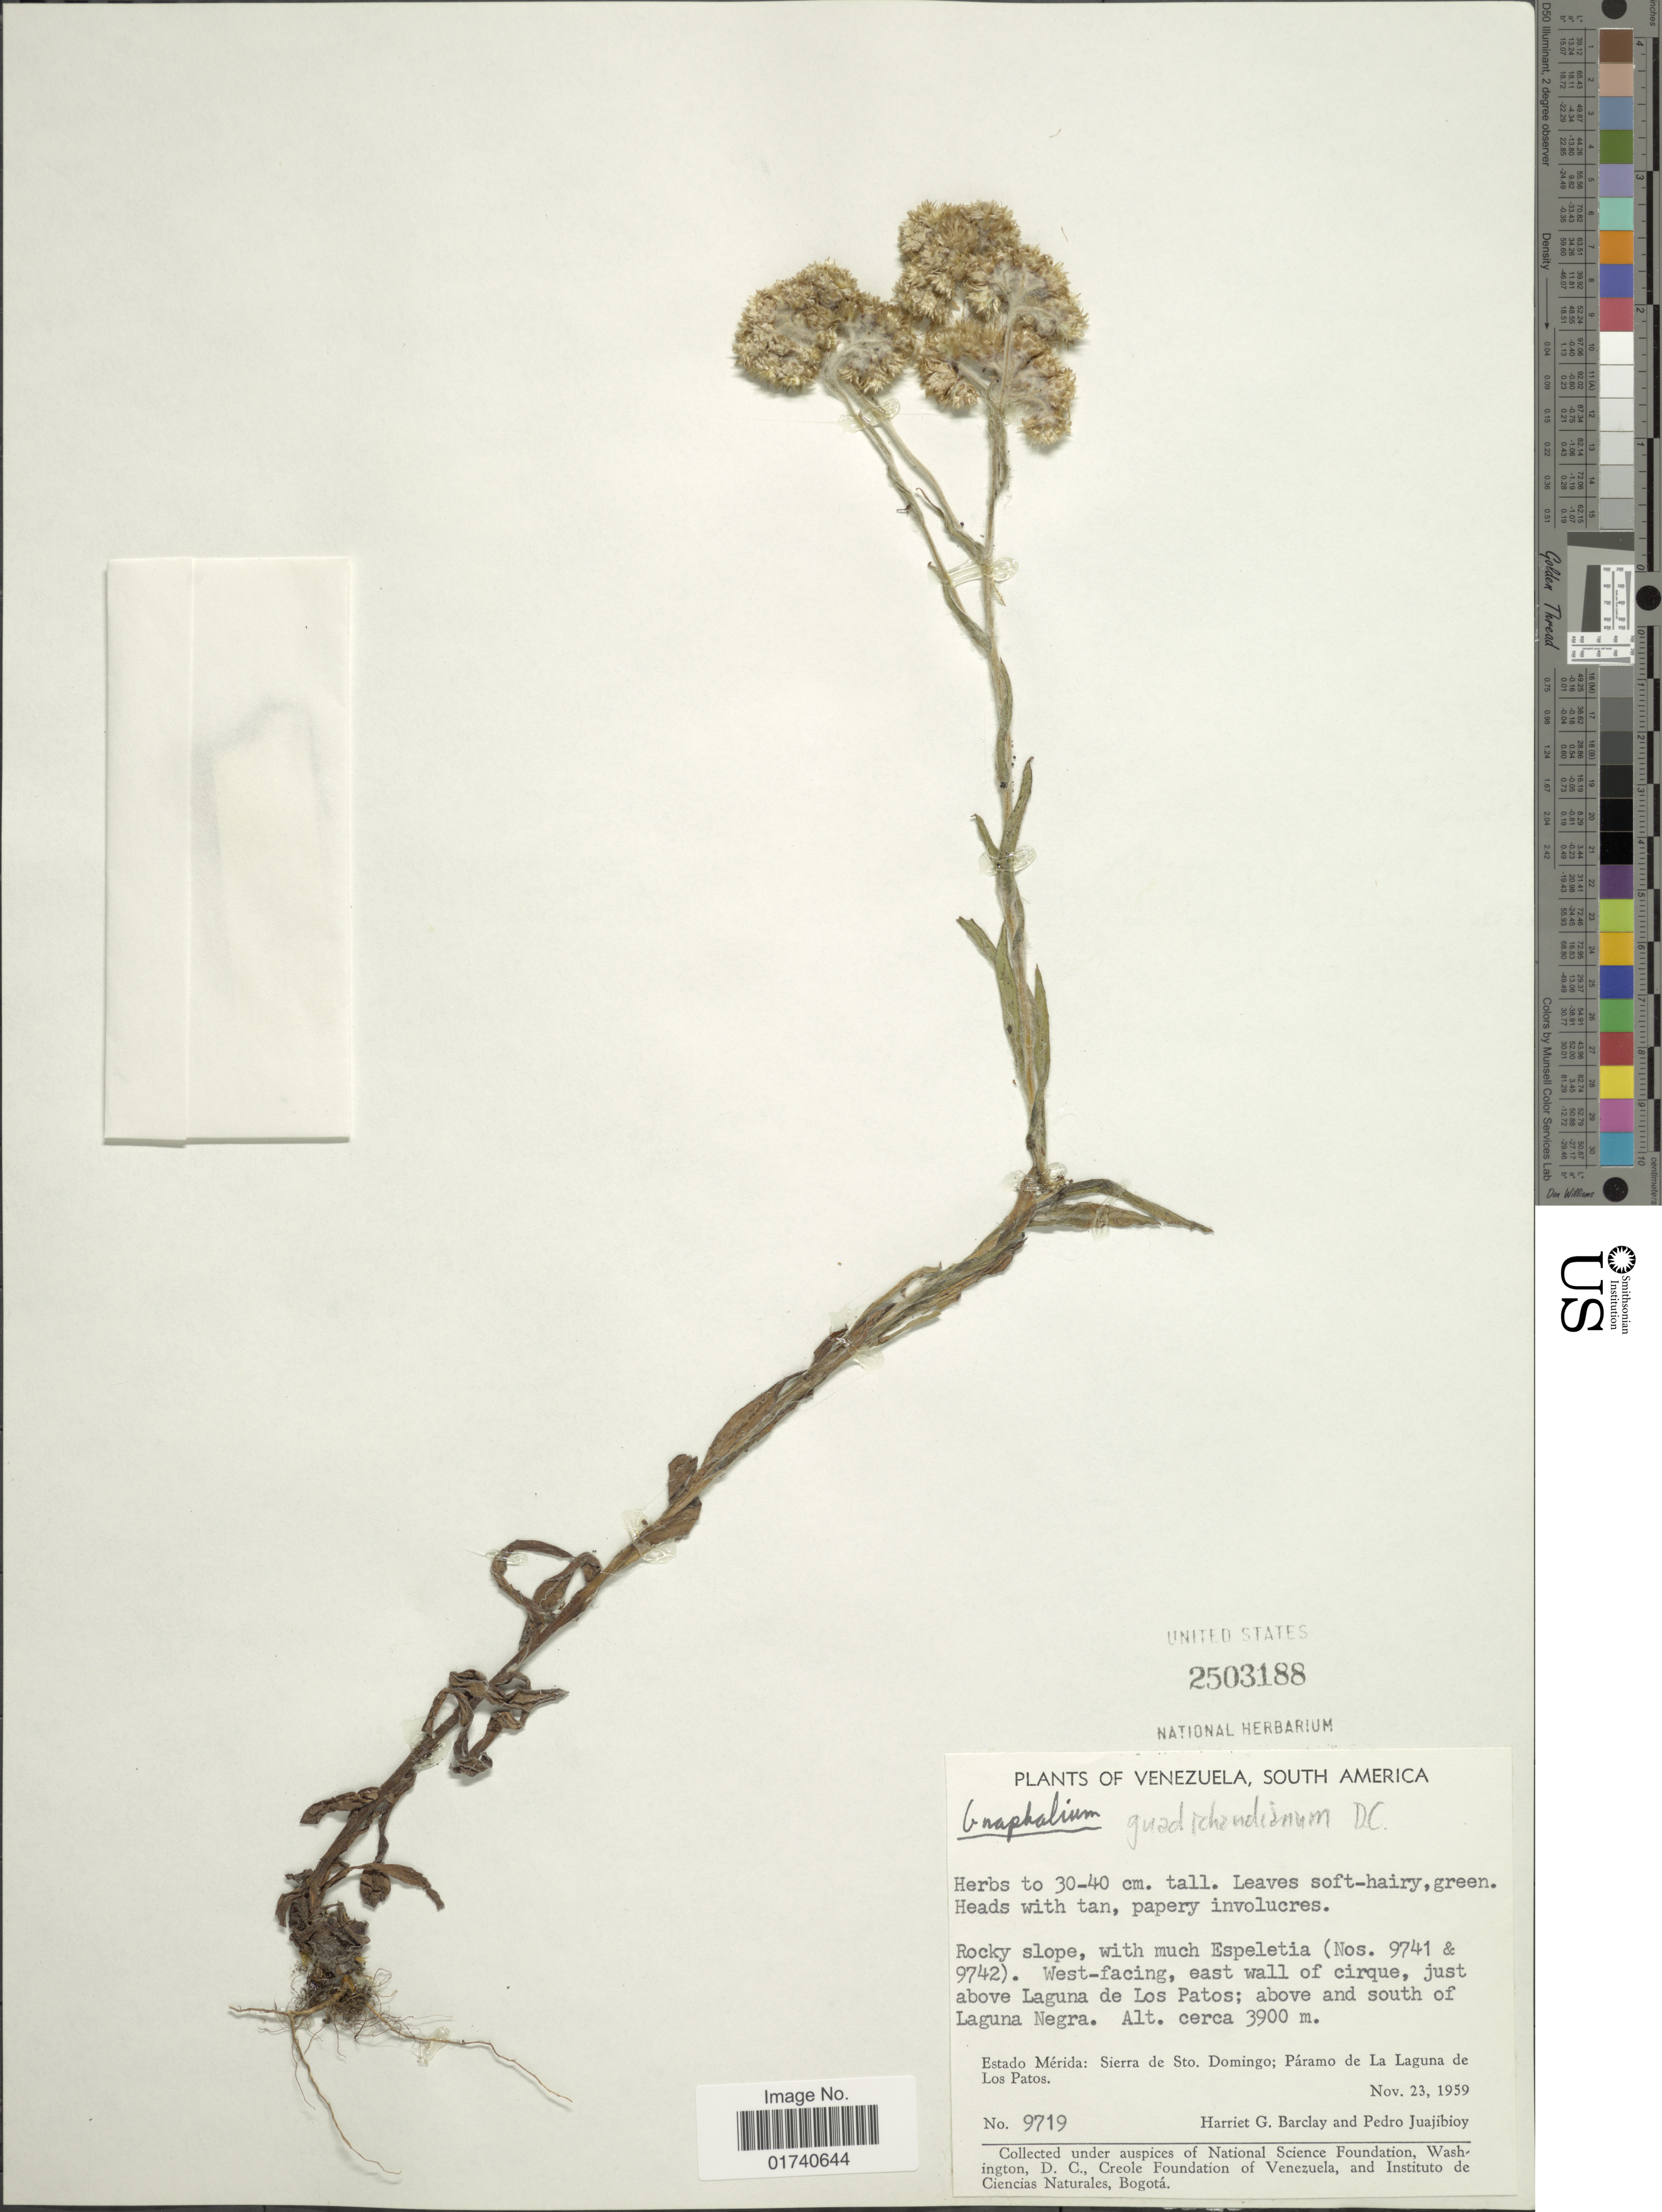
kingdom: Plantae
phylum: Tracheophyta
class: Magnoliopsida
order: Asterales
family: Asteraceae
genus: Pseudognaphalium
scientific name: Pseudognaphalium gaudichaudianum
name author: (DC.) Anderb.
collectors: H. G. Barclay & P. Juajibioy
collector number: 9719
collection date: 1959-11-23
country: Venezuela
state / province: Mérida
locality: Estado Merida: Sierra de Sto. Domingo; Paramo de La Laguna de Los Patos. West-facing, east wall of cirque, just above Laguna de Los Patos; above and south of Laguna Negra.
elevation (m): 3900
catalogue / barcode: US 2503188